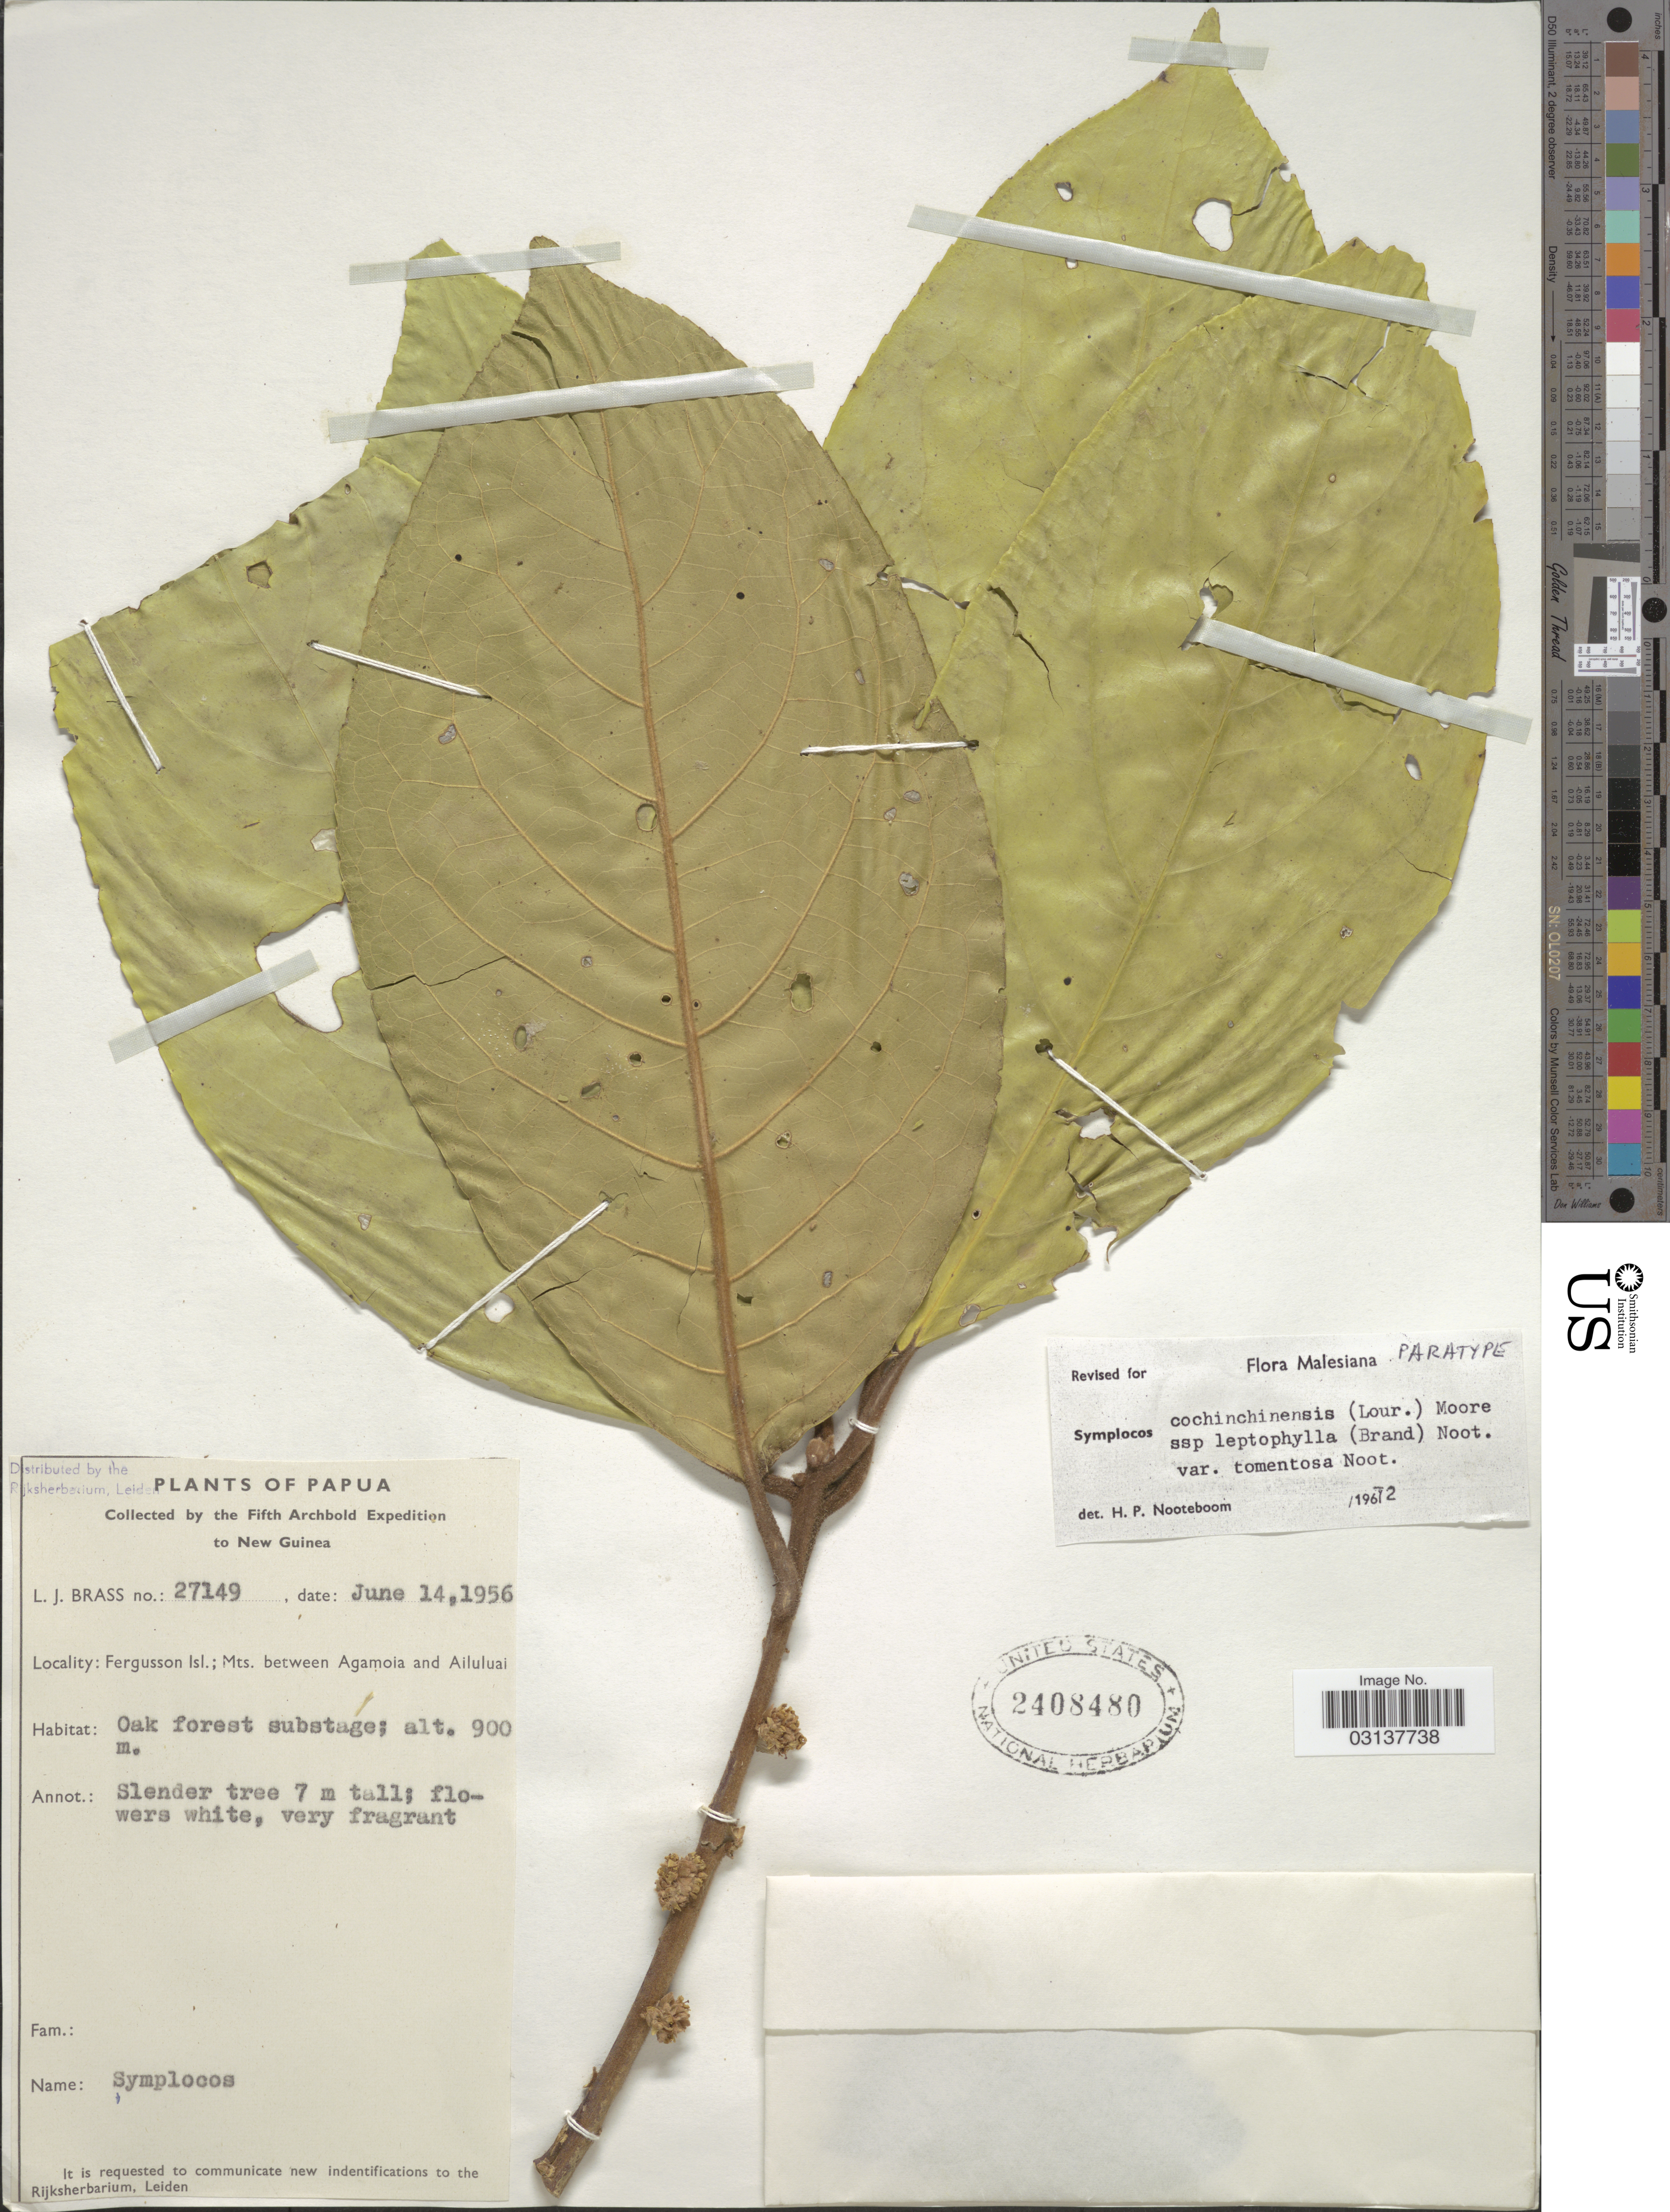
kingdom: Plantae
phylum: Tracheophyta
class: Magnoliopsida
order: Ericales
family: Symplocaceae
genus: Symplocos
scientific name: Symplocos cochinchinensis var. tomentosa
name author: Noot.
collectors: L. J. Brass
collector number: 27149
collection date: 1956-06-14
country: Papua New Guinea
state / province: Milne Bay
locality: Papua, New Guinea, Fergusson Isl.; Mts. between Agamoia and Ailuluai.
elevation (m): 900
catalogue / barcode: US 2408480